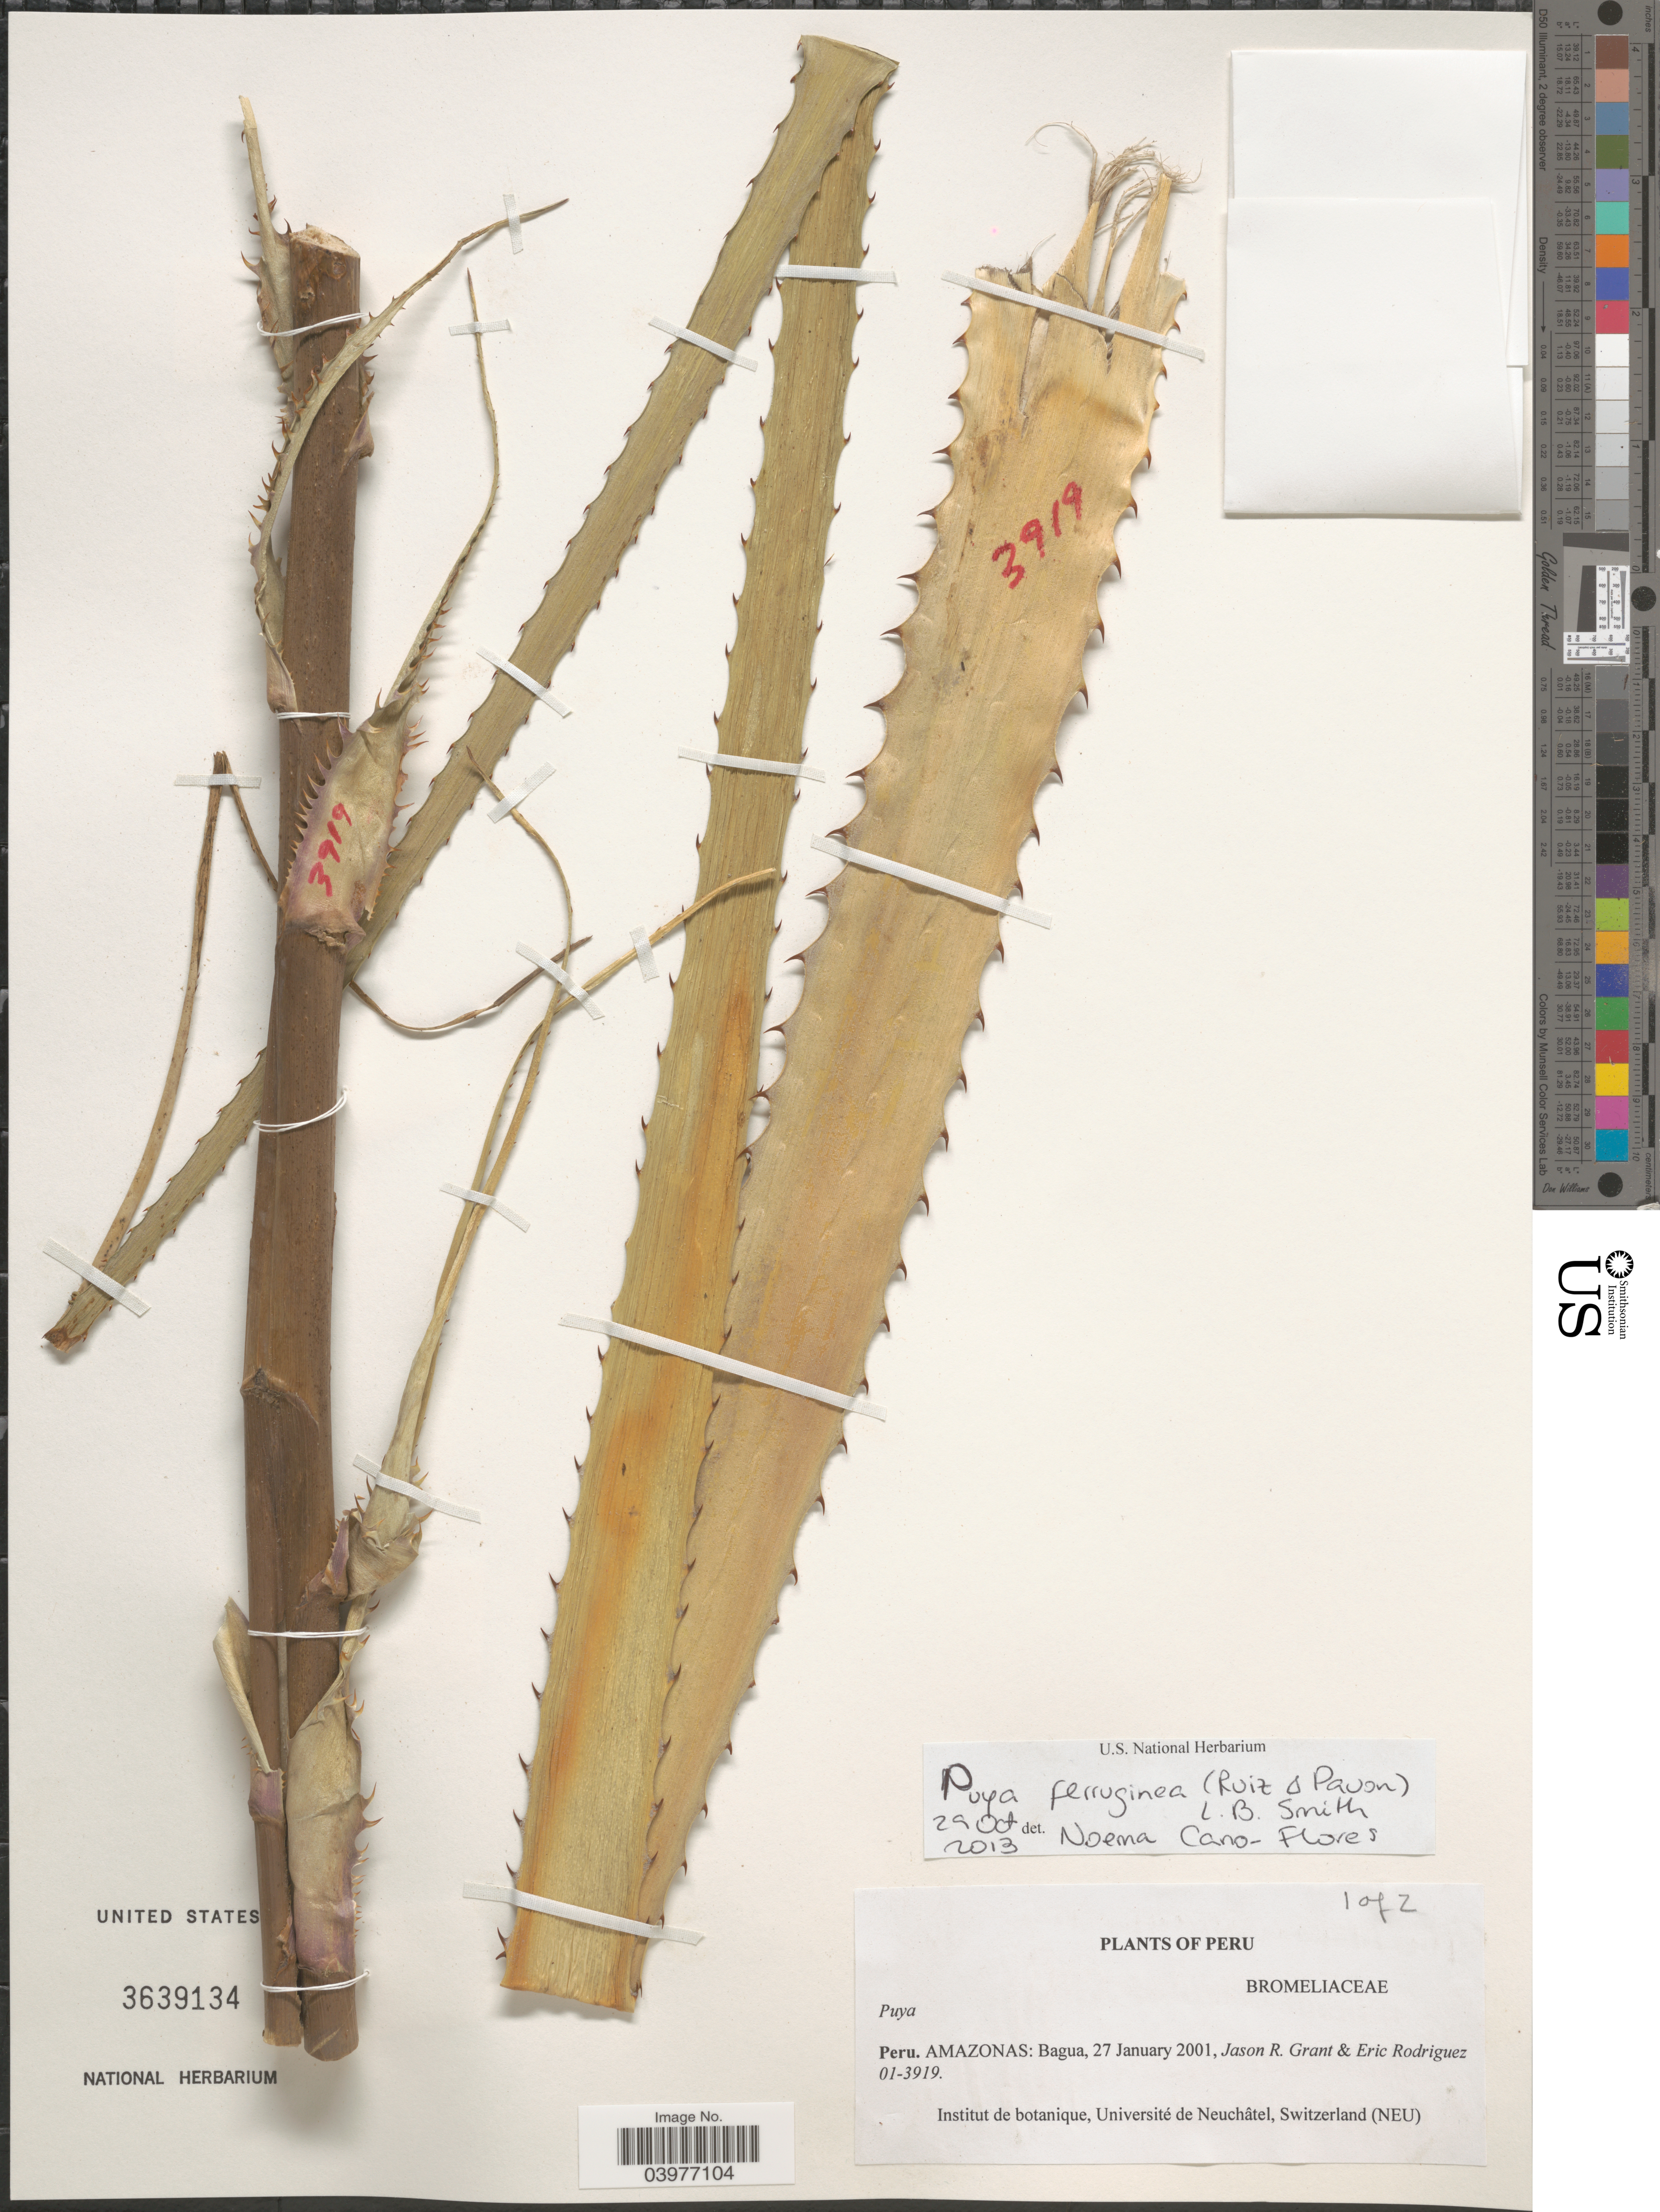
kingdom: Plantae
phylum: Tracheophyta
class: Liliopsida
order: Poales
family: Bromeliaceae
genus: Puya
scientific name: Puya ferruginea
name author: (Ruiz & Pav.) L.B. Sm.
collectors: J. R. Grant & E. Rodriguez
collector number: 01-3919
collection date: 2001-01-27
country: Peru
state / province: Amazonas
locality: Bagua.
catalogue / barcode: US 3639134